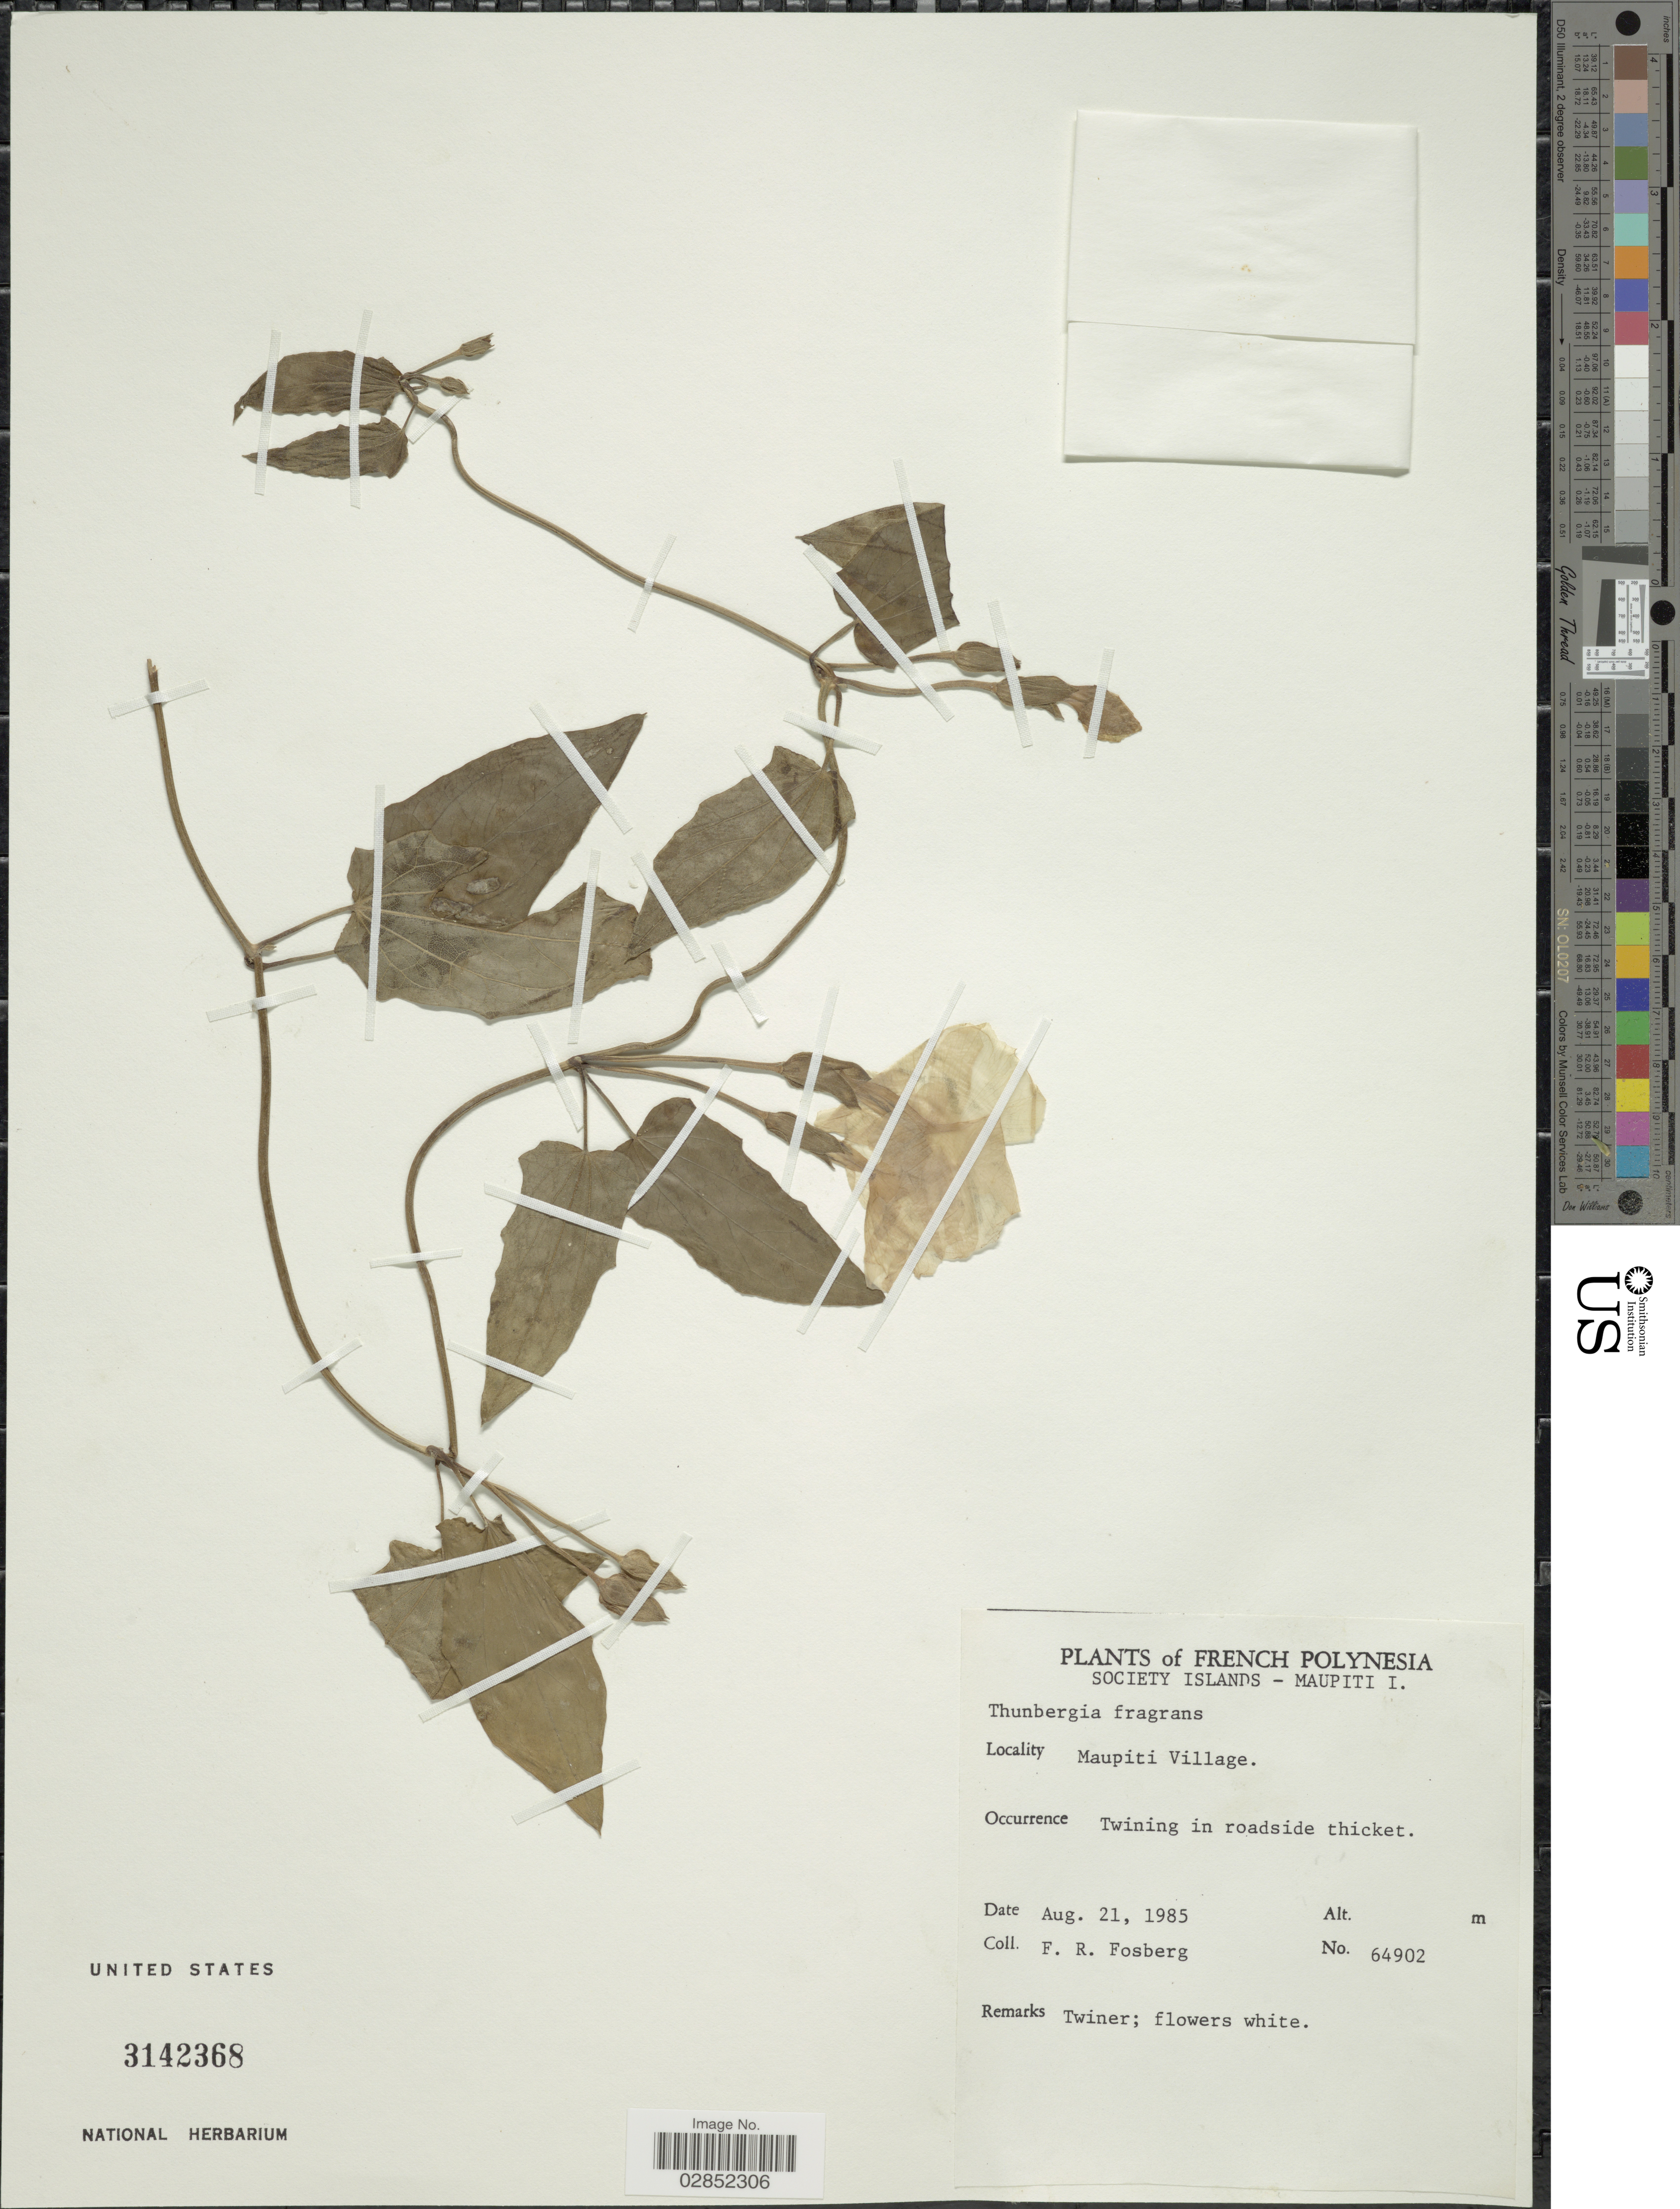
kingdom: Plantae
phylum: Tracheophyta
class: Magnoliopsida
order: Lamiales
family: Acanthaceae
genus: Thunbergia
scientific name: Thunbergia fragrans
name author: Roxb.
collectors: F. R. Fosberg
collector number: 64902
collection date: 1985-08-21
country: French Polynesia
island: Maupiti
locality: Society Islands - Maupiti I. I. Maupiti Village.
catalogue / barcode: US 3142368